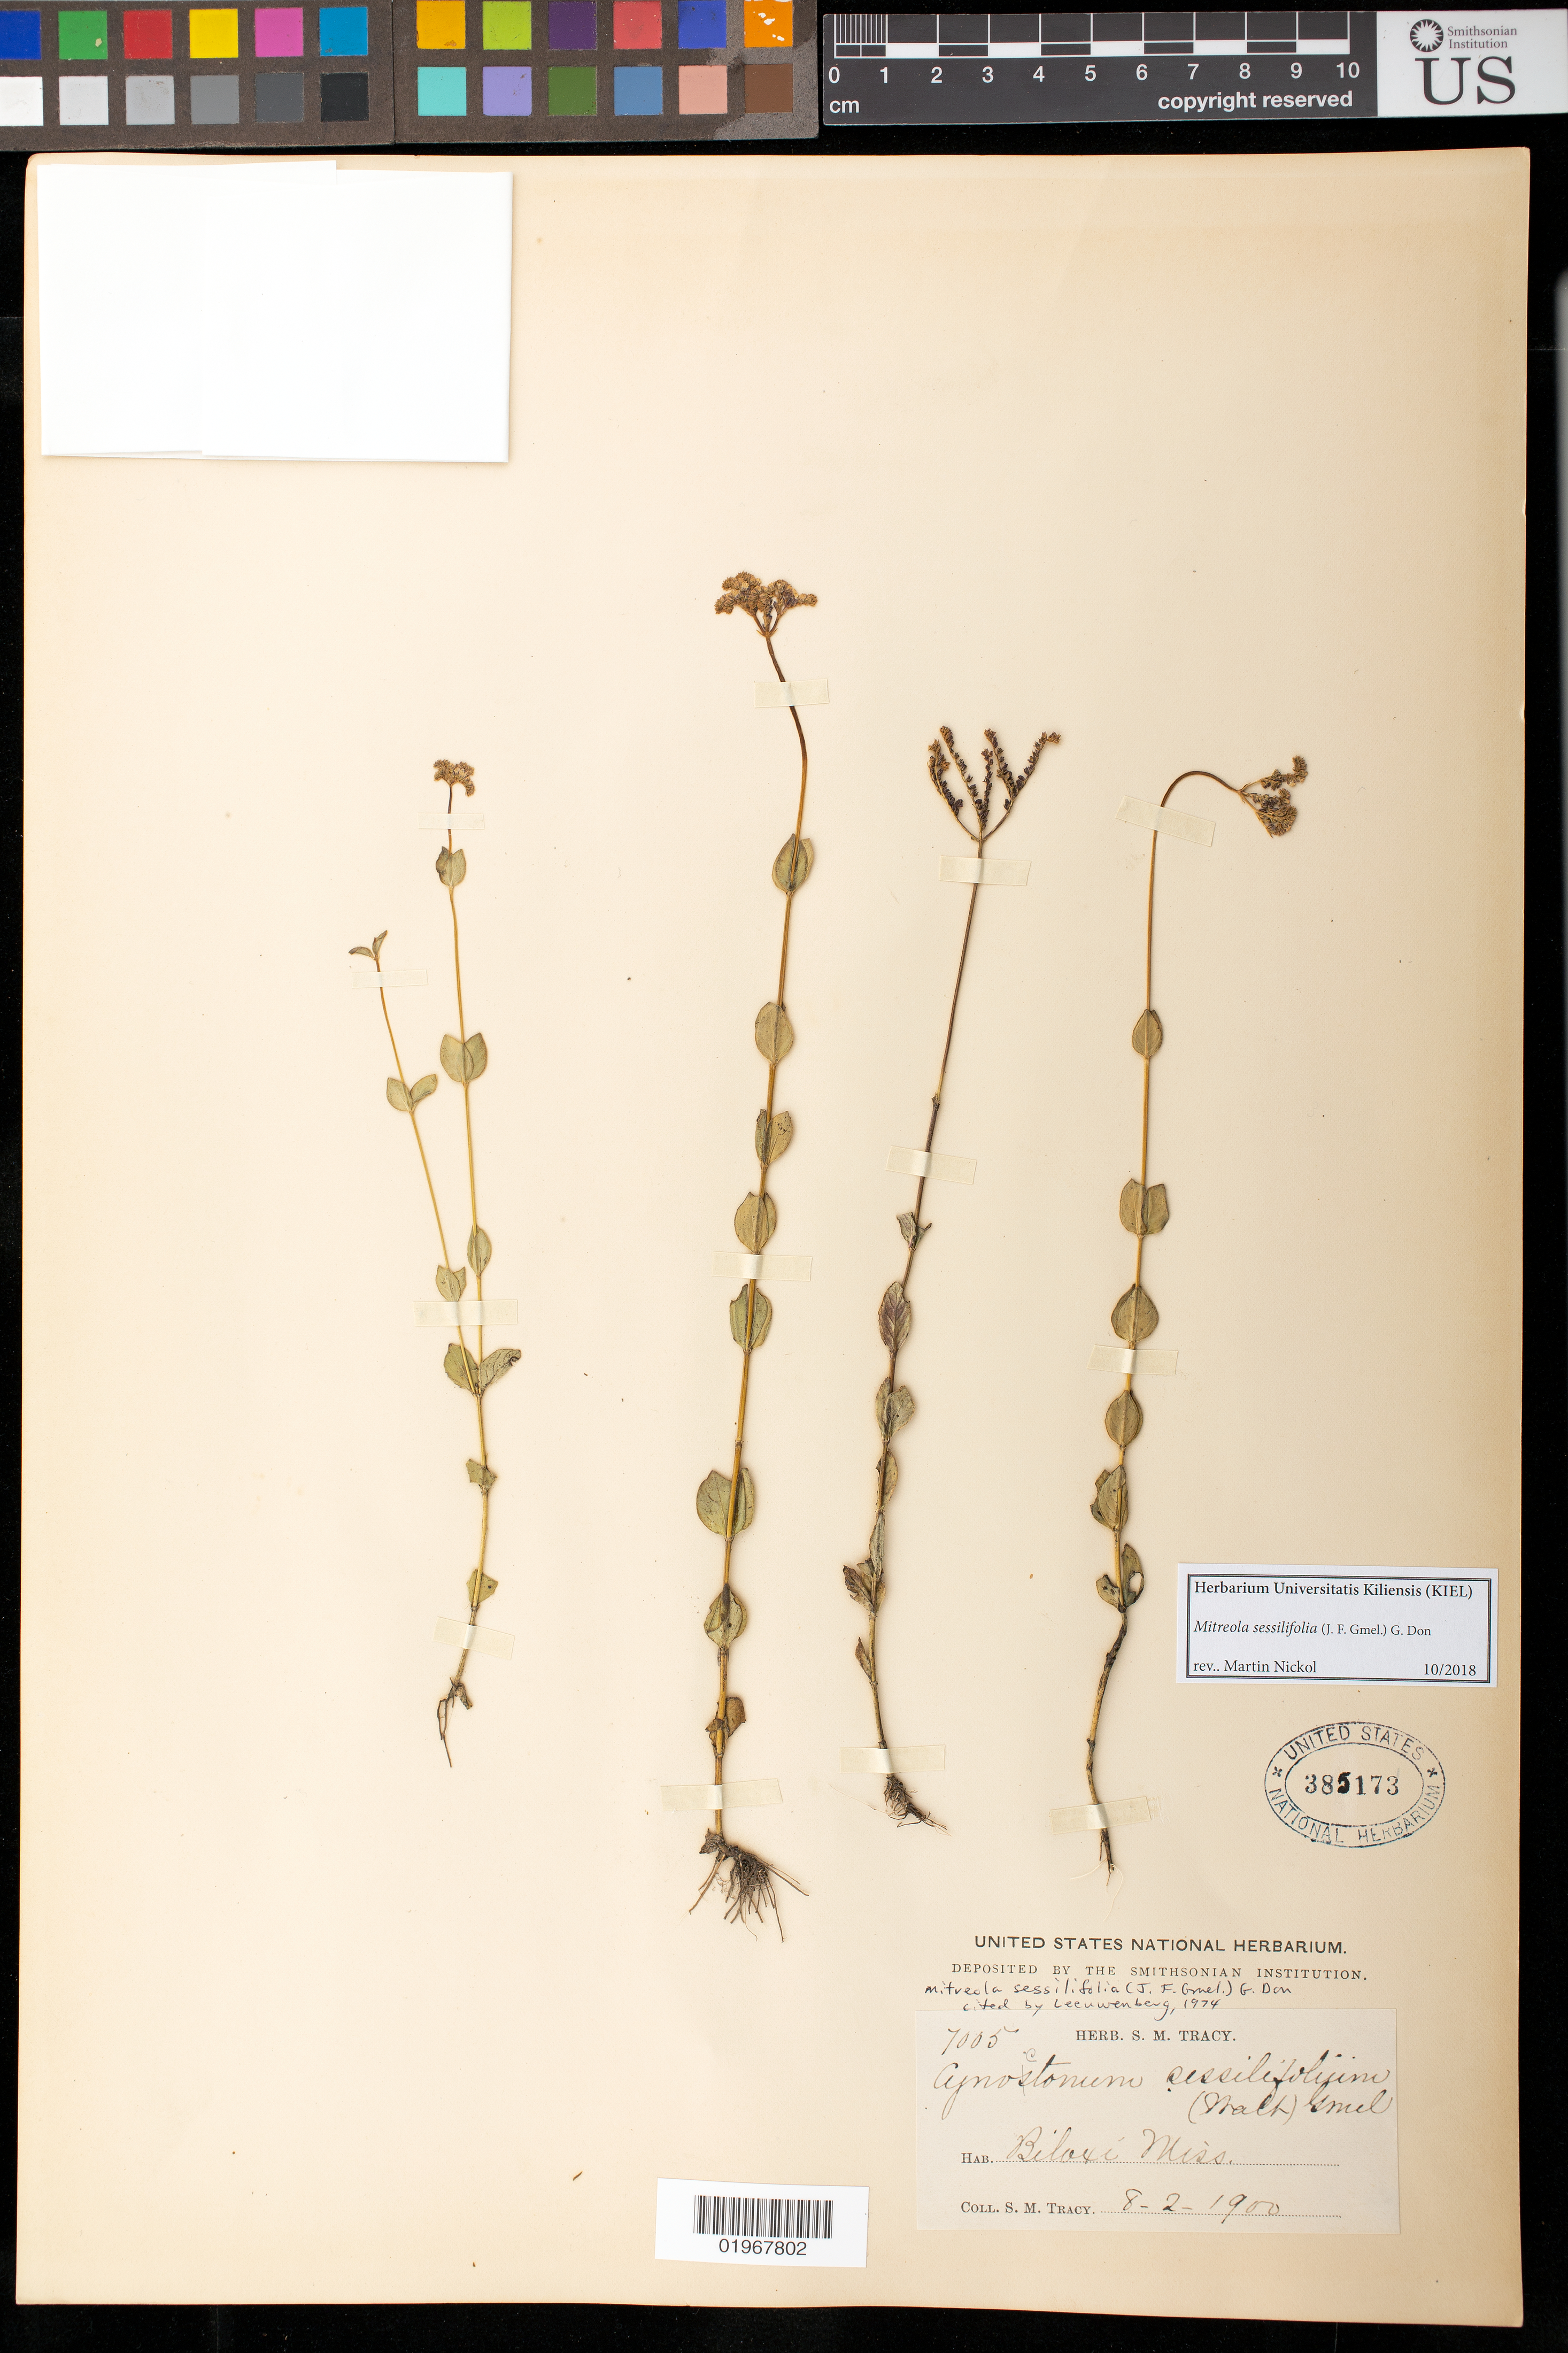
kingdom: Plantae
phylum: Tracheophyta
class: Magnoliopsida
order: Gentianales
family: Loganiaceae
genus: Mitreola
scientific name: Mitreola sessilifolia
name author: (J.F. Gmel.) G. Don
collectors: S. M. Tracy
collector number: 7005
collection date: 1900-08-02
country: United States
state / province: Mississippi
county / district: Harrison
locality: Biloxi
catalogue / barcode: US 385173